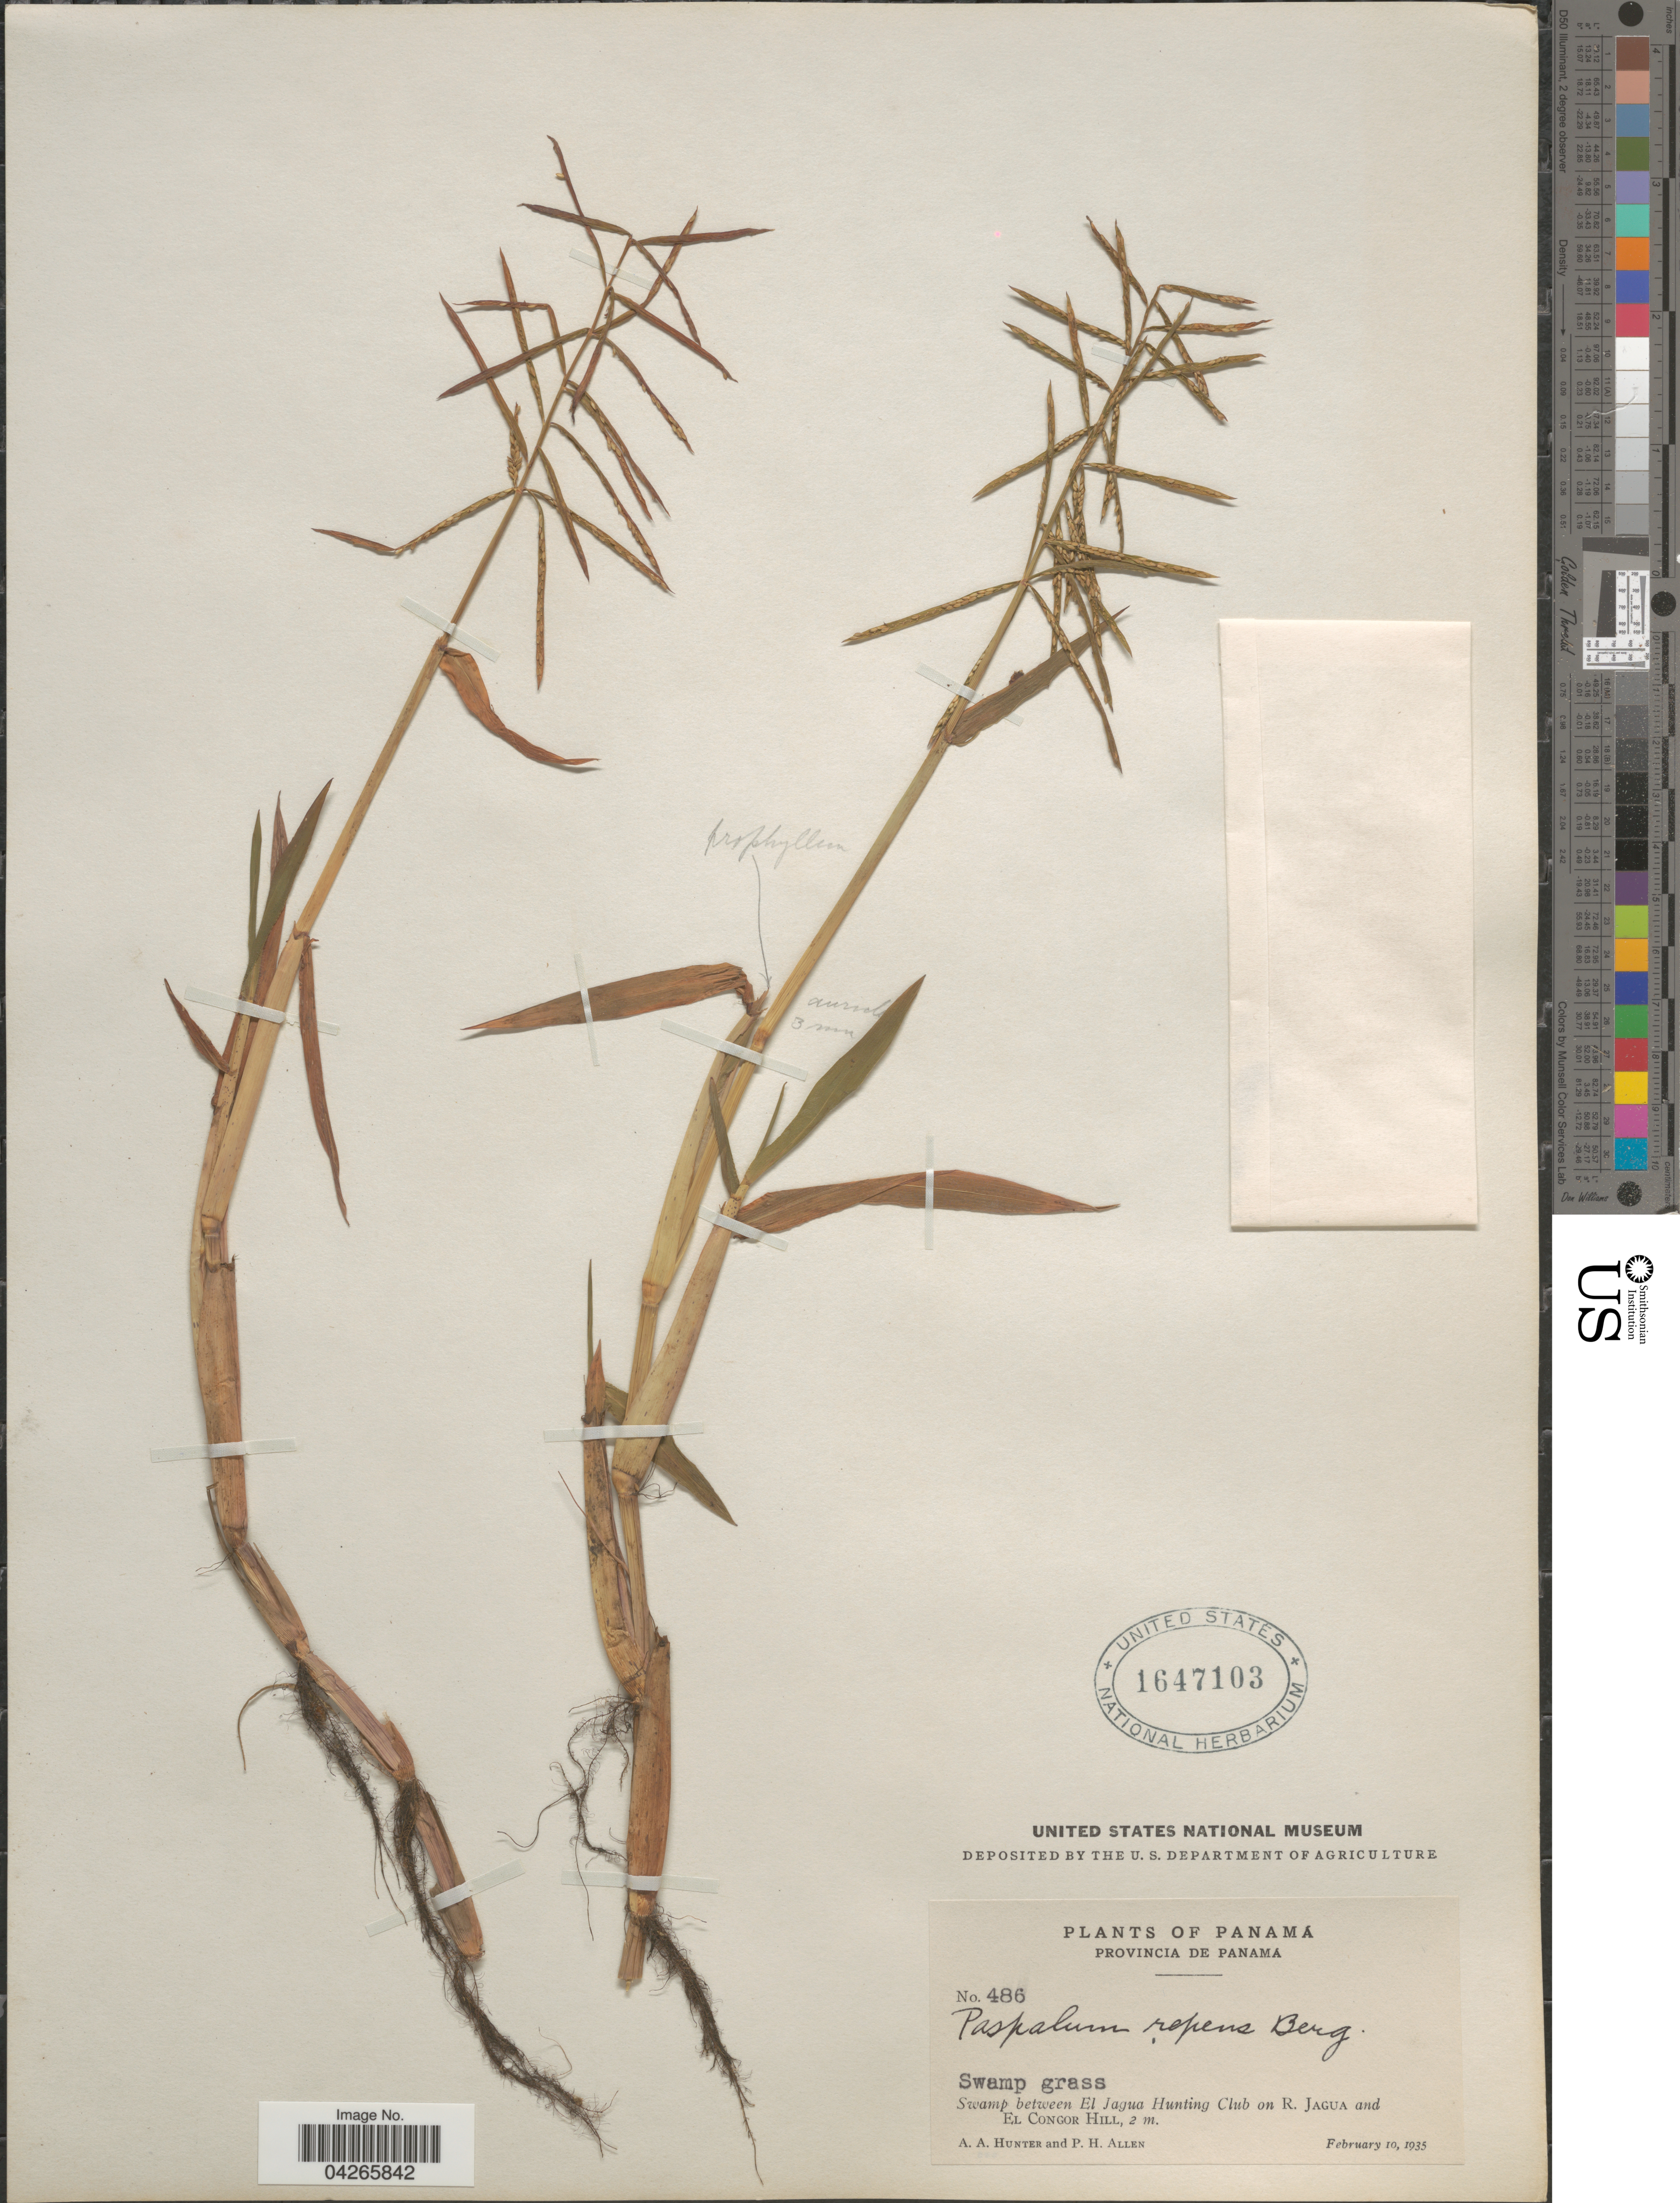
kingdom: Plantae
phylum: Tracheophyta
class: Liliopsida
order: Poales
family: Poaceae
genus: Paspalum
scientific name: Paspalum repens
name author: P.J. Bergius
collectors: A. Hunter & P. H. Allen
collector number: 486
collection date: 1935-02-10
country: Panama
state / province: Panamá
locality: Swamp between El Jagua Hunting Club on R. Jagua and El Congor Hill.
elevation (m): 2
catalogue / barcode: US 1647103